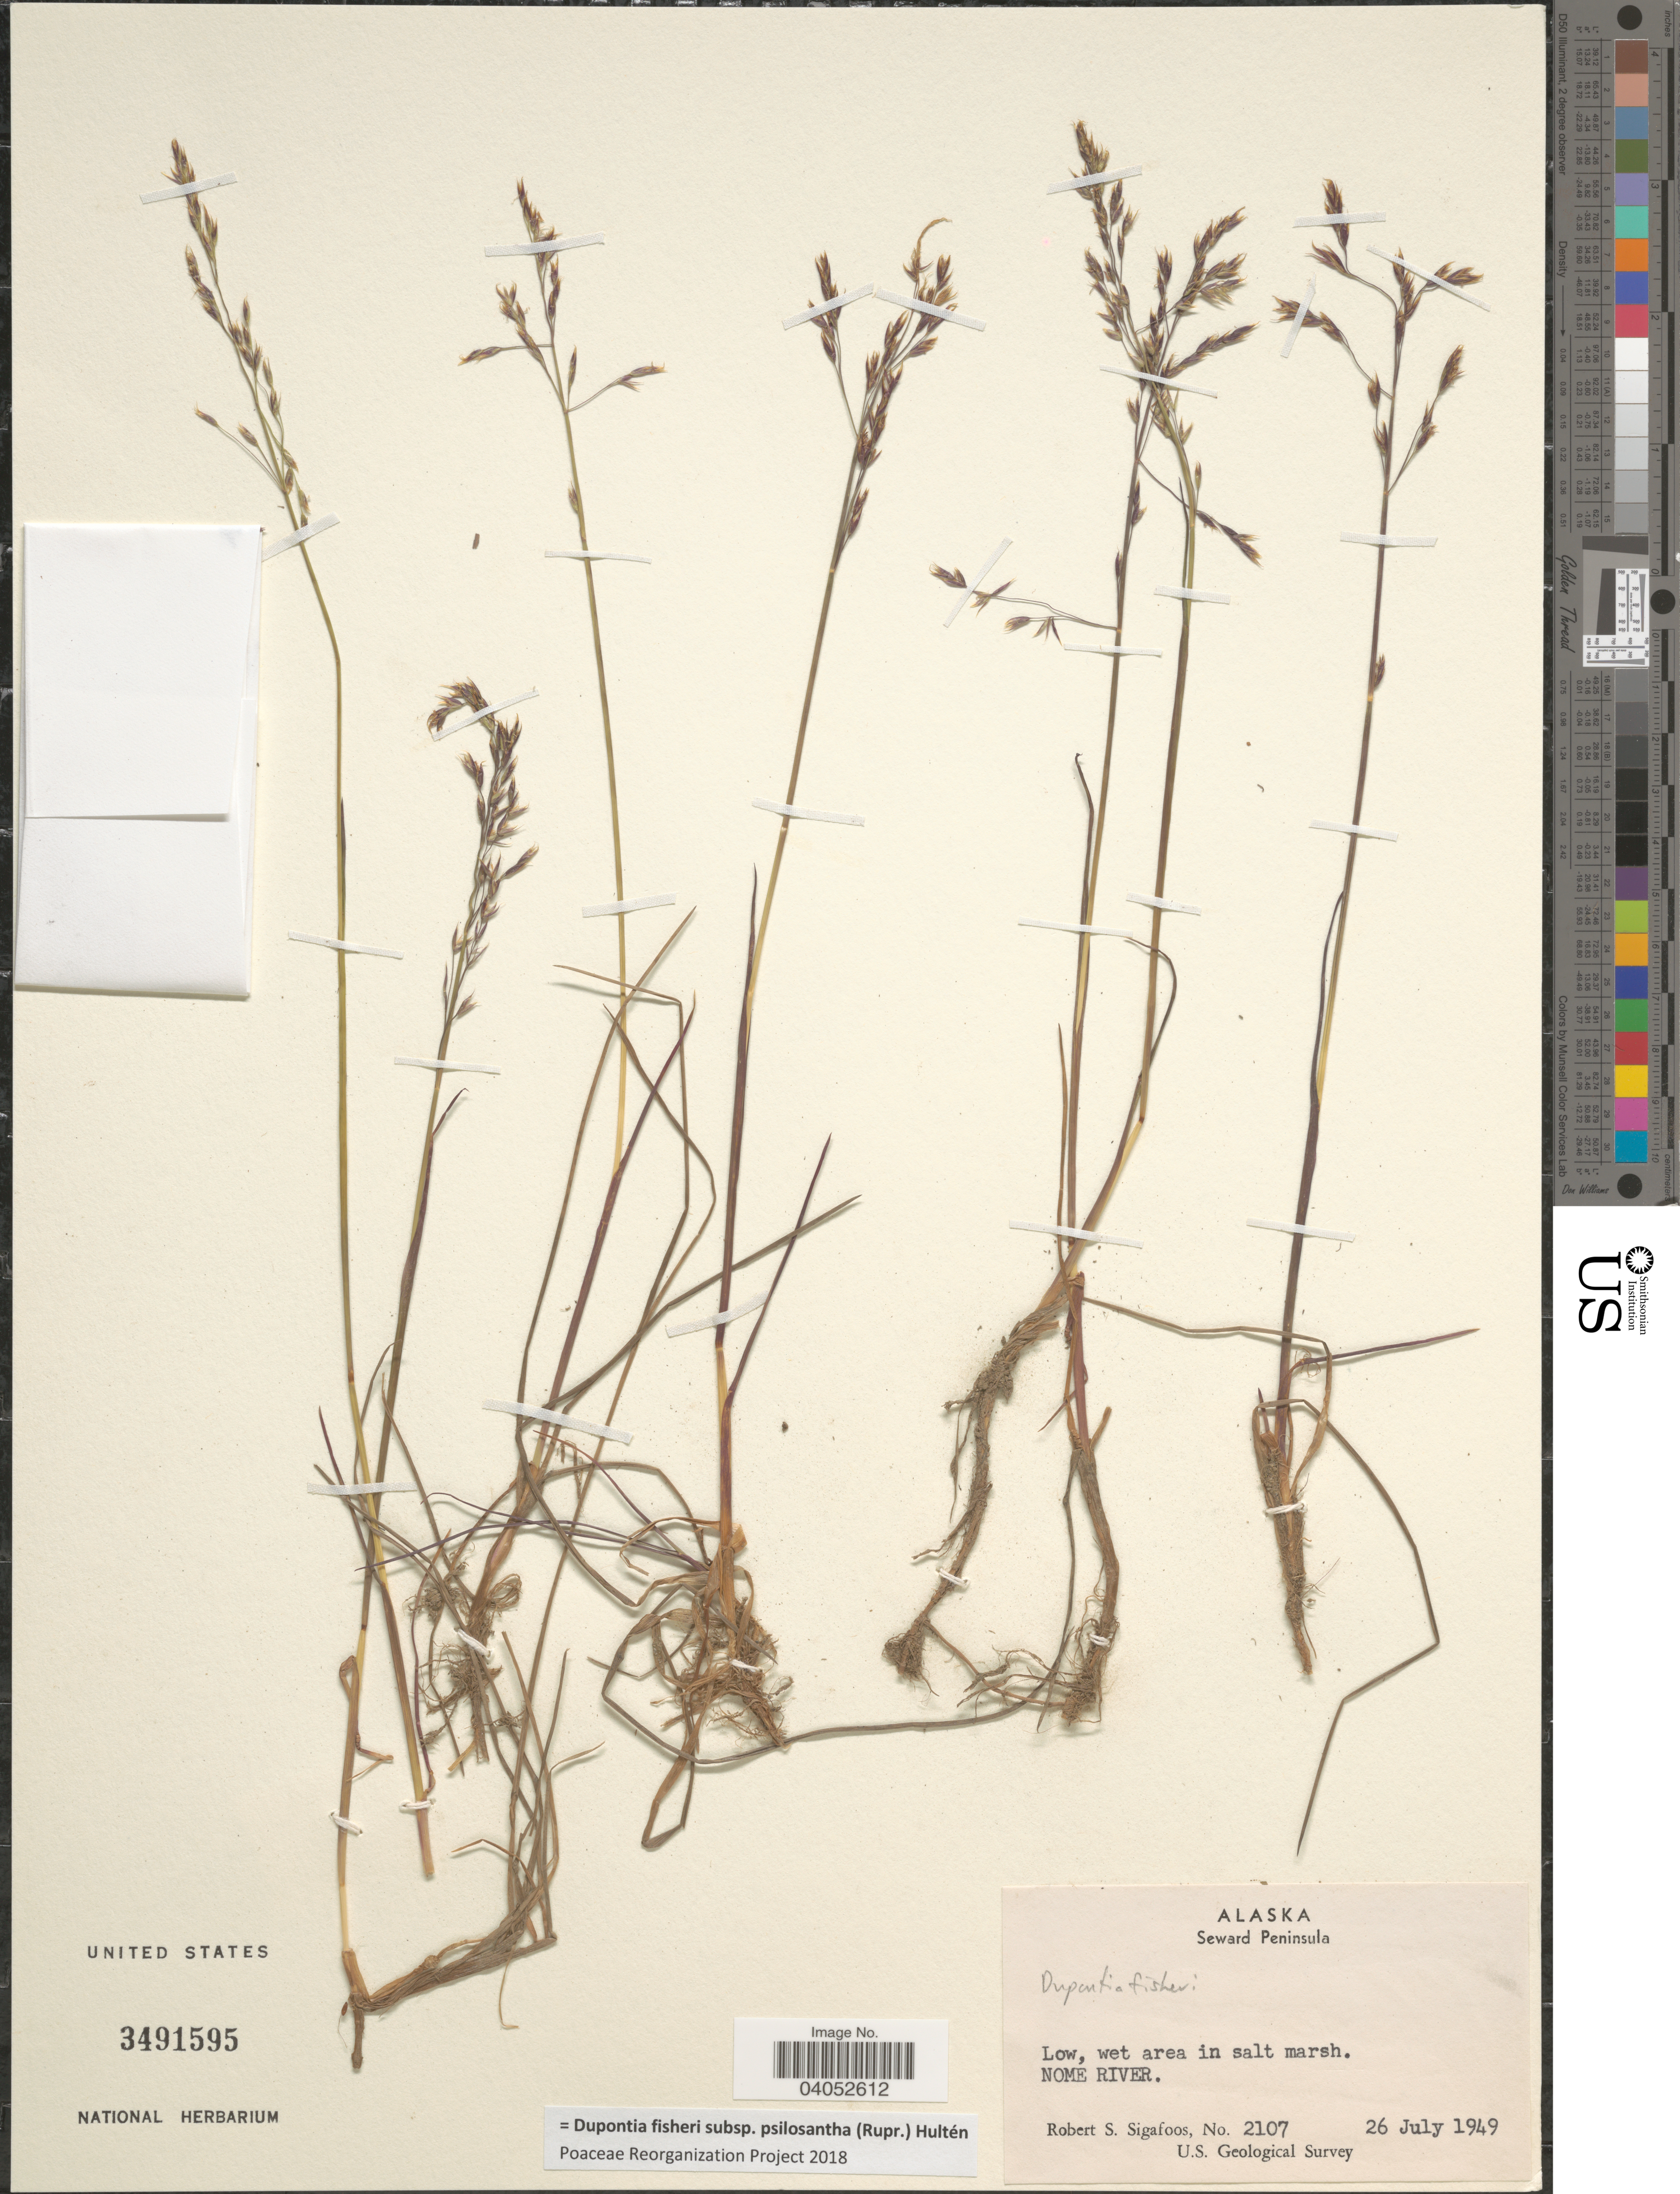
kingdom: Plantae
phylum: Tracheophyta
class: Liliopsida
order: Poales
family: Poaceae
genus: Dupontia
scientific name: Dupontia fisheri subsp. psilosantha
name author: (Rupr.) Hultén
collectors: R. Sigafoos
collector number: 2107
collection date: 1949-07-26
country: United States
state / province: Alaska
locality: Seward Peninsula. Low, wet area in salt marsh. Nome River.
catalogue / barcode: US 3491595